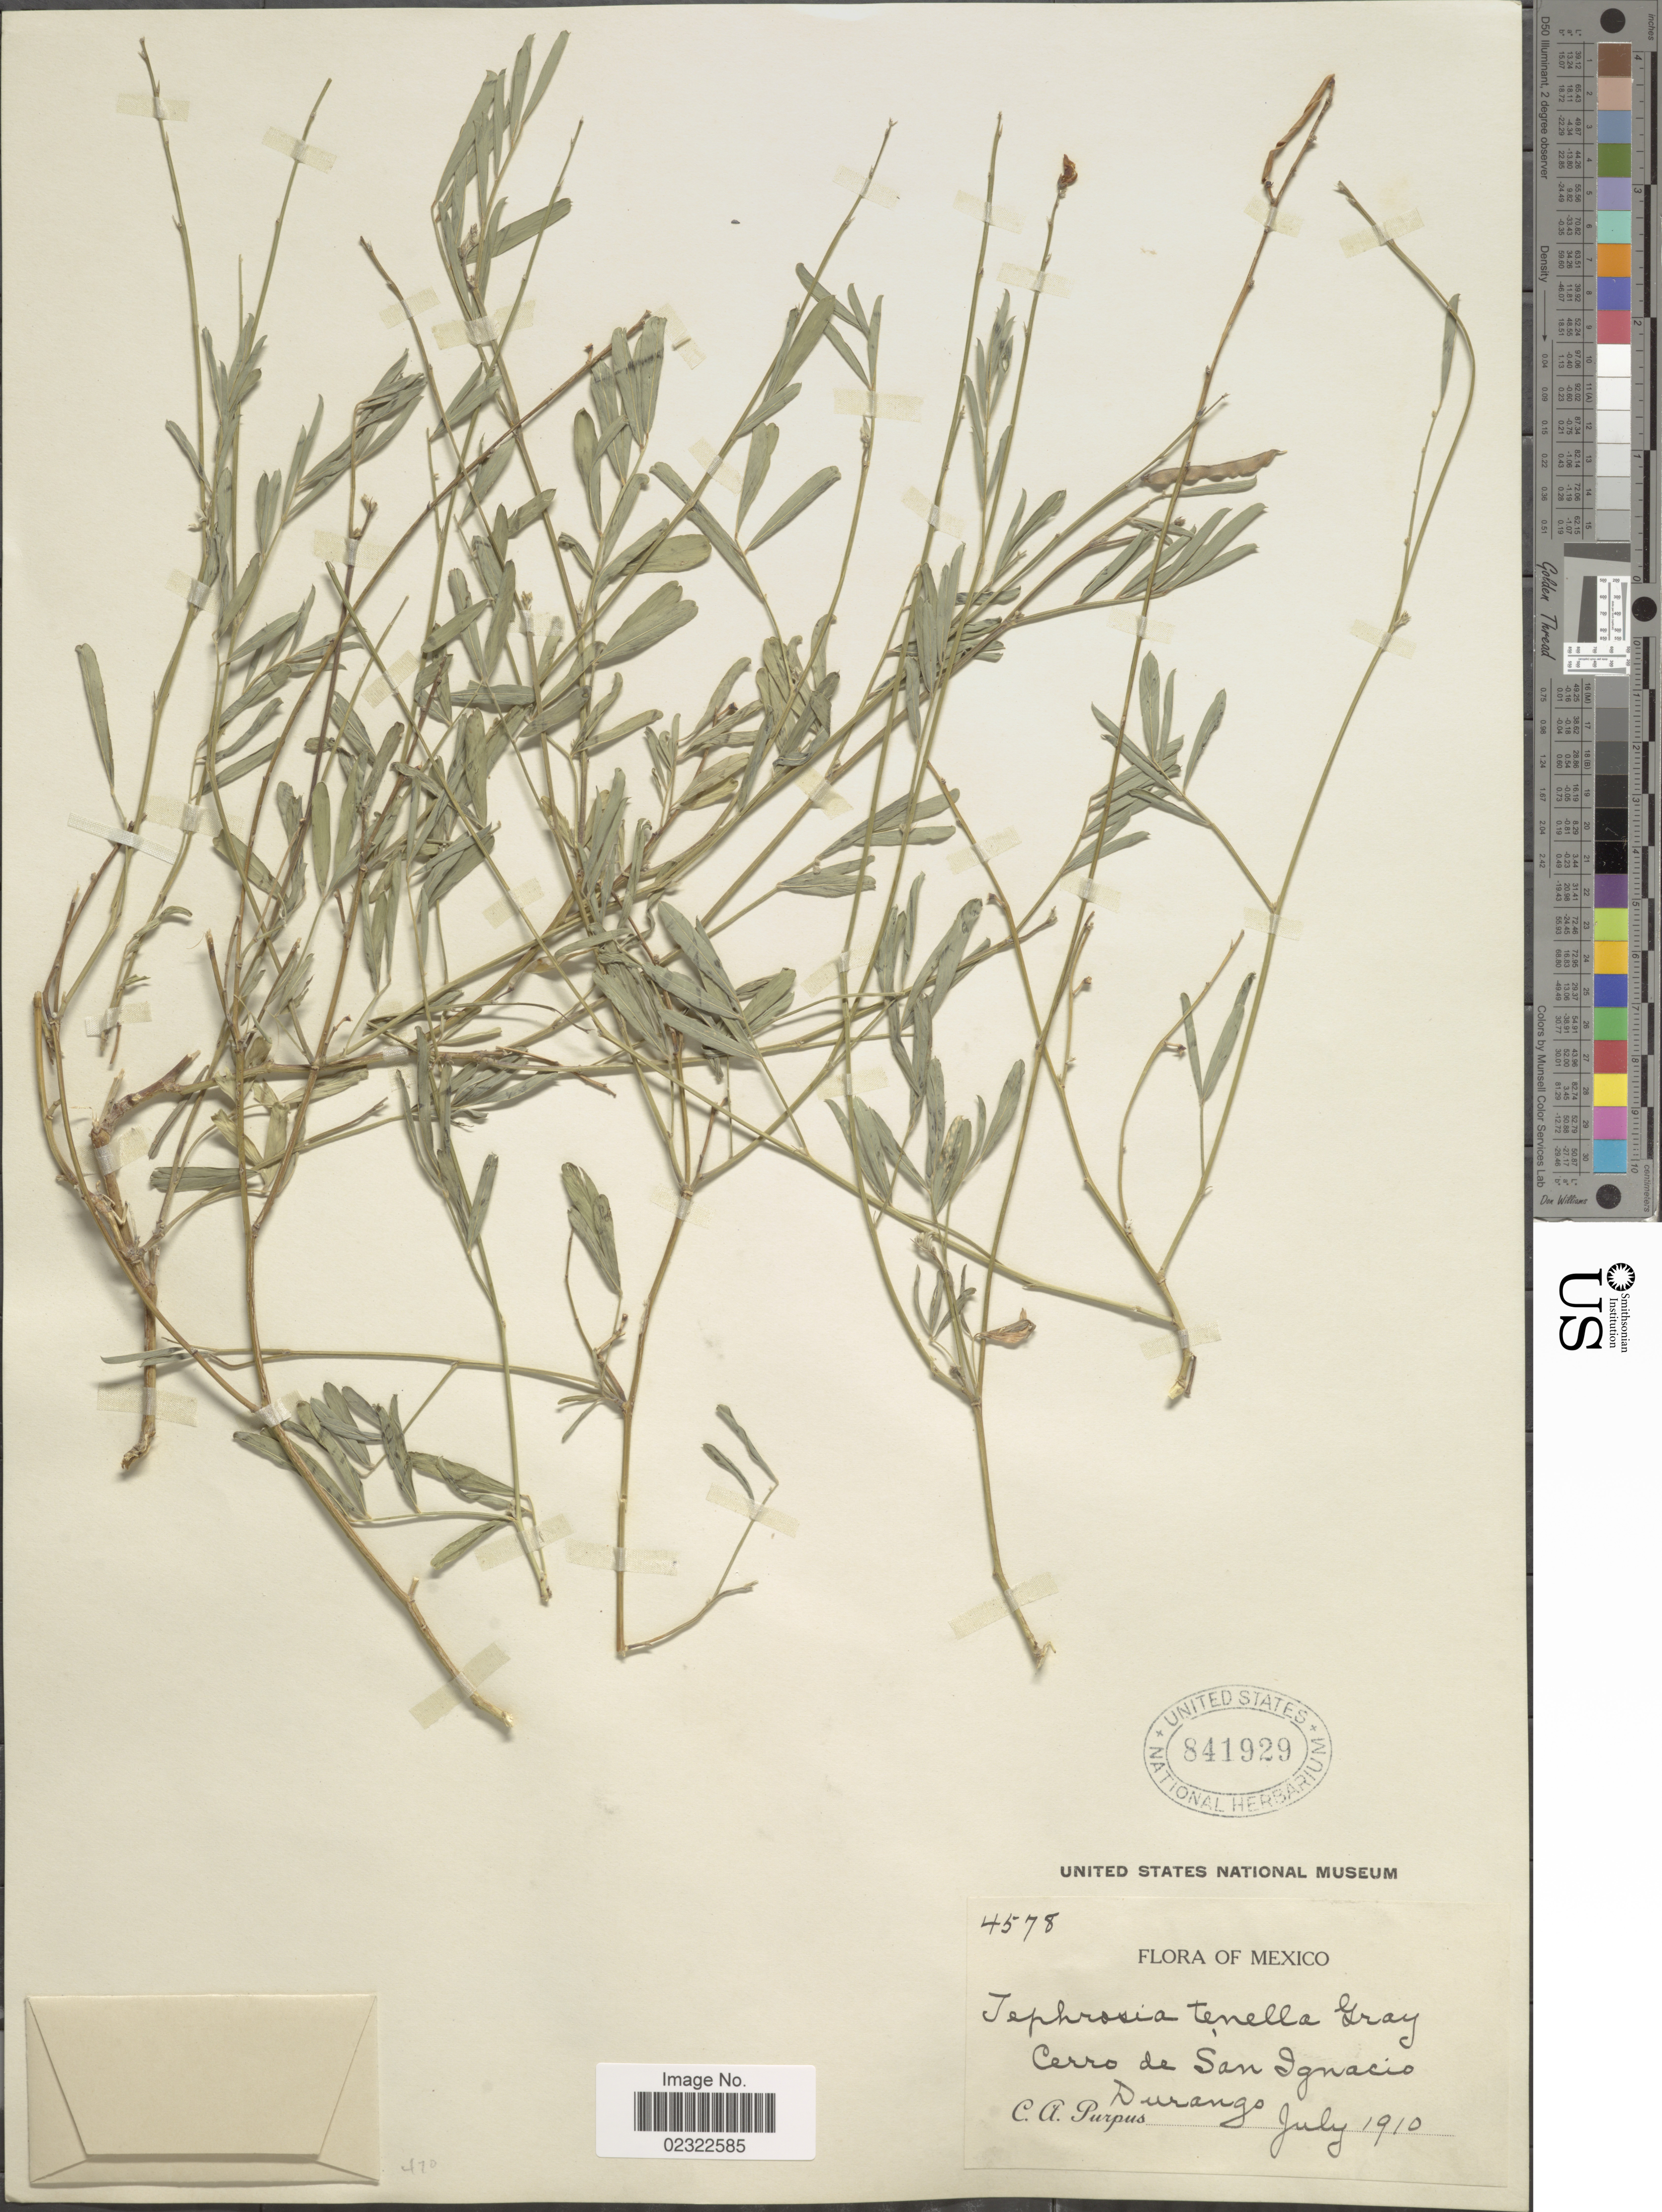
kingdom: Plantae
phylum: Tracheophyta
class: Magnoliopsida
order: Fabales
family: Fabaceae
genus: Tephrosia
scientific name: Tephrosia tenella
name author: A. Gray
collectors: C. A. Purpus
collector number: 4578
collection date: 1910-07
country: Mexico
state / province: Durango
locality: Mexico, Cerro de San Ignacio, Durango.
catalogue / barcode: US 841929